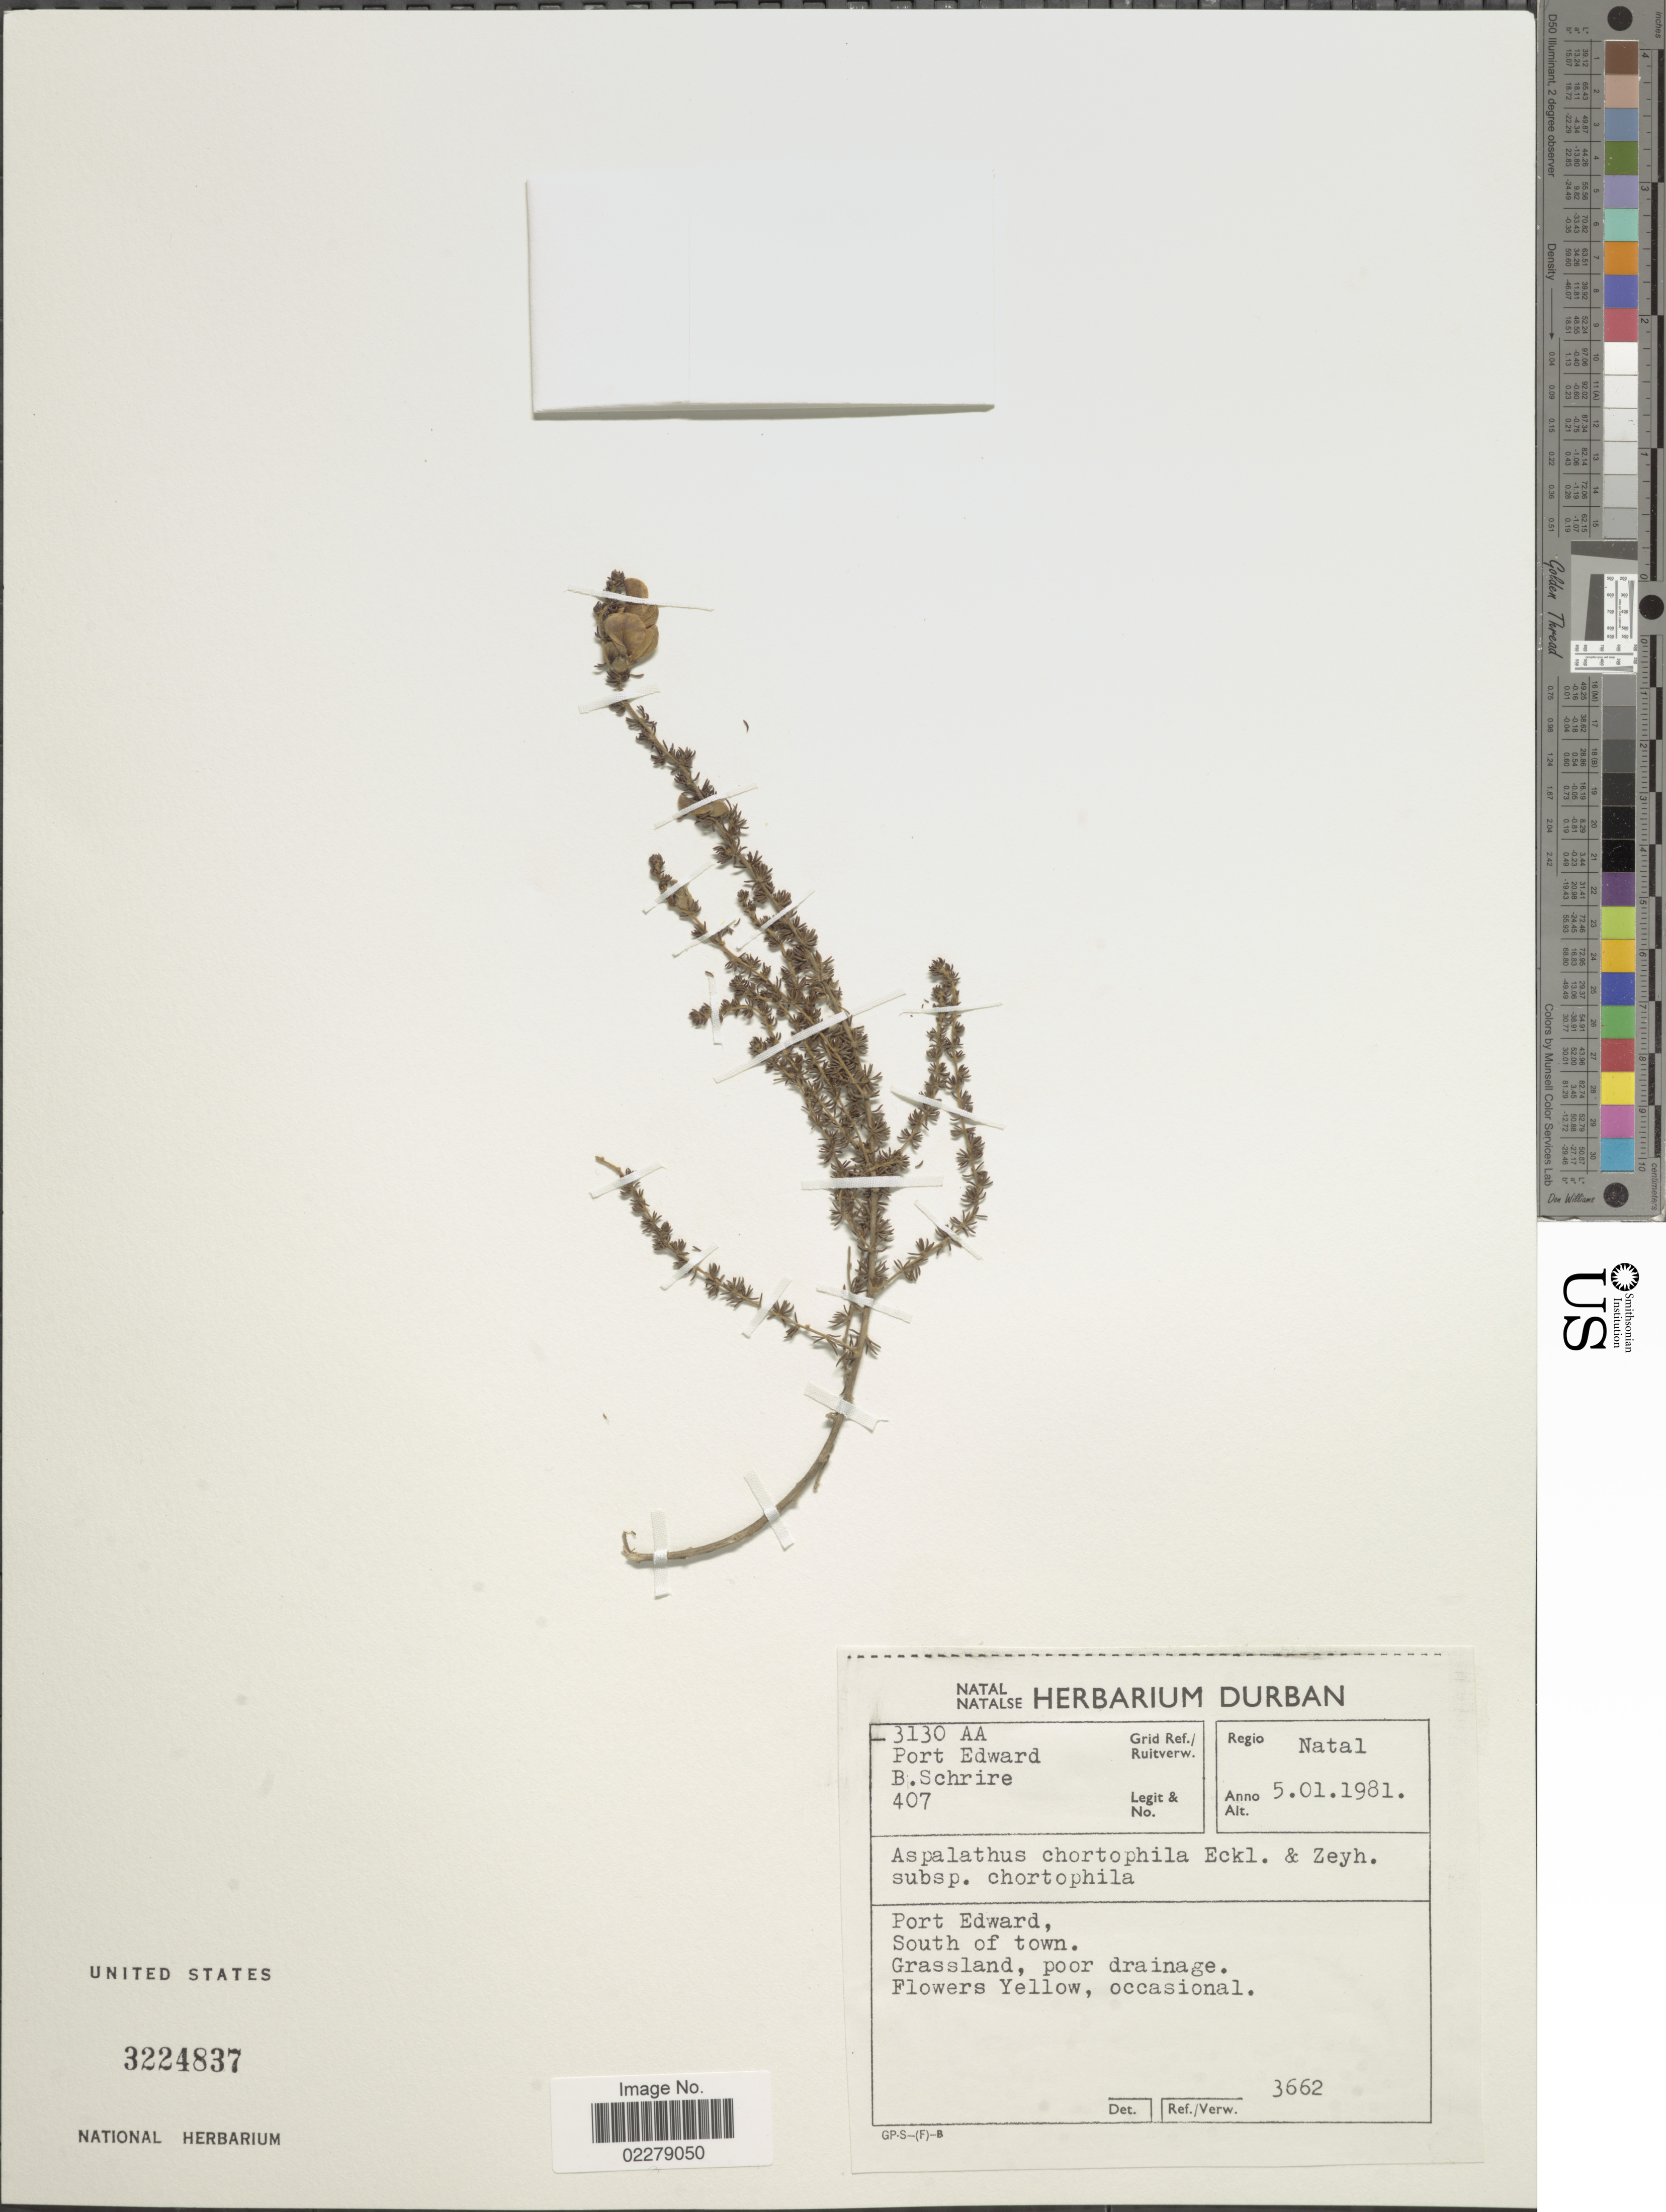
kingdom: Plantae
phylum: Tracheophyta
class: Magnoliopsida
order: Fabales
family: Fabaceae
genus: Aspalathus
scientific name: Aspalathus chortophila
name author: Eckl. & Zeyh.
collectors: B. Schrire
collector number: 407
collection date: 1981-01-05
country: South Africa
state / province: KwaZulu-Natal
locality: Regio Natal. Port Edward, South of Town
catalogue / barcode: US 3224837